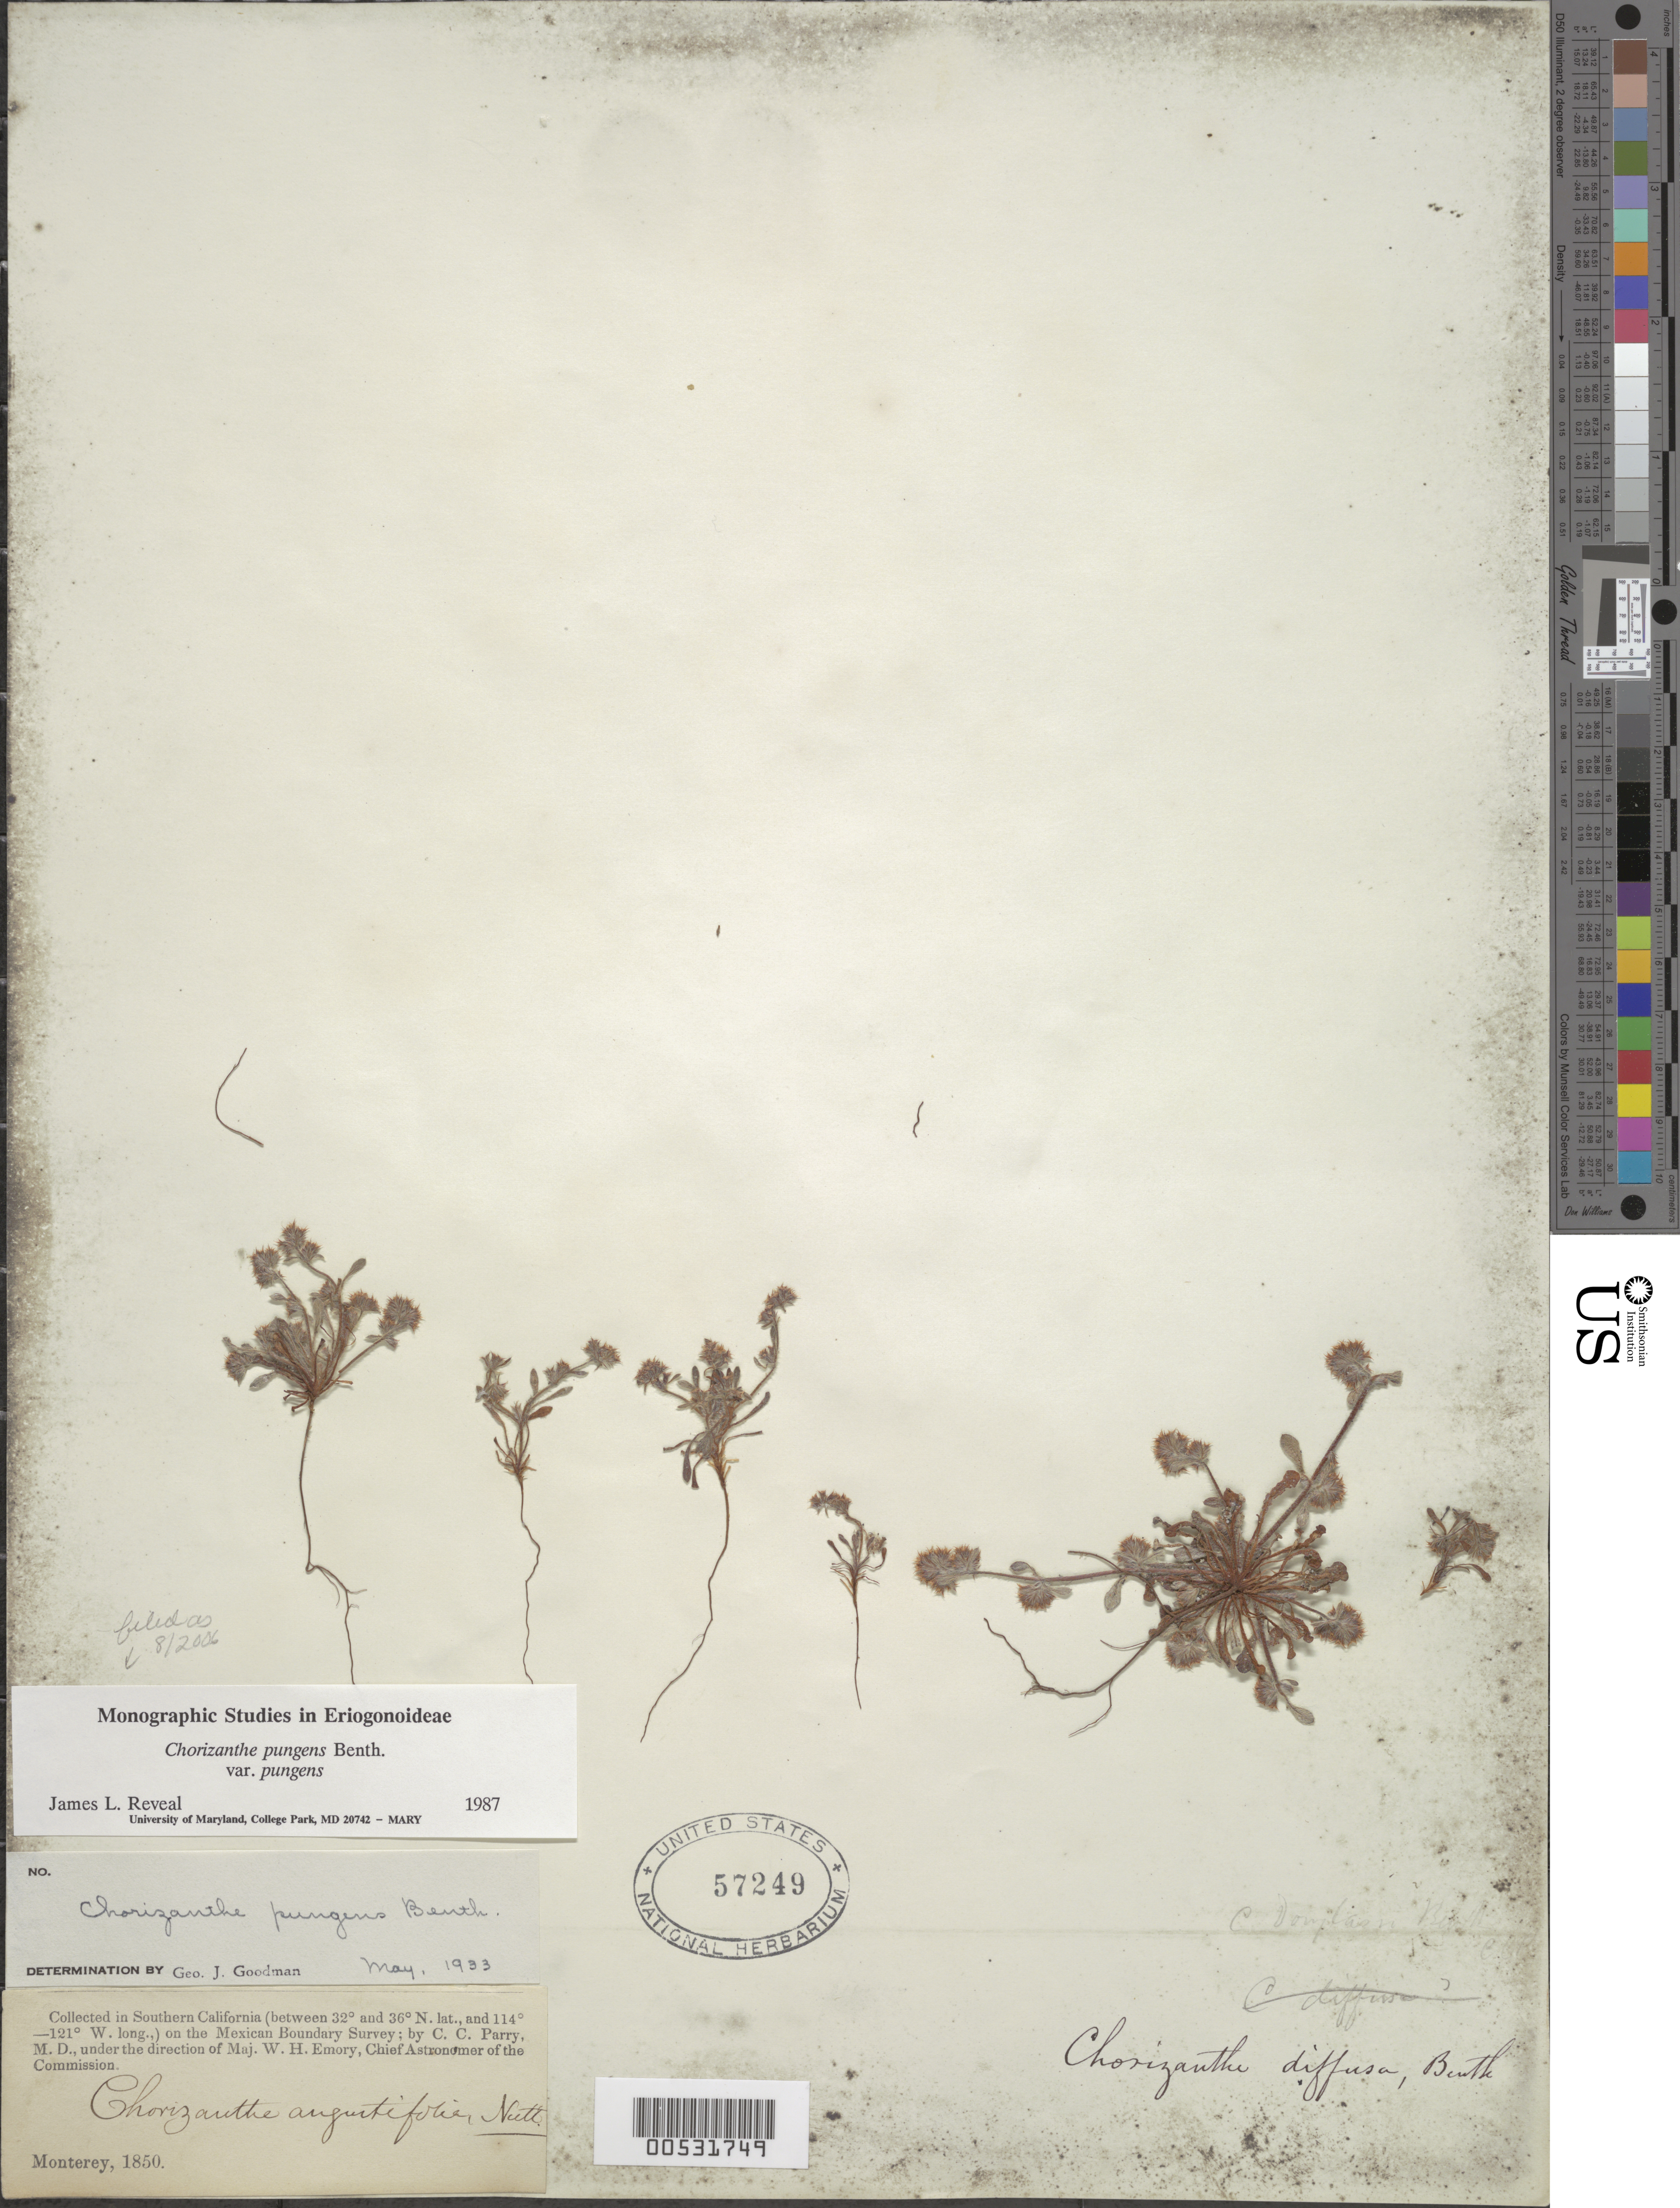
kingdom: Plantae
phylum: Tracheophyta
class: Magnoliopsida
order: Caryophyllales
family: Polygonaceae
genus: Chorizanthe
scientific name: Chorizanthe pungens var. pungens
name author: Benth.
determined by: Reveal, J. L.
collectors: C. C. Parry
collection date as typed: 1850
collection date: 1850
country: United States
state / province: California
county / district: Monterey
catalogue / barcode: US 57249